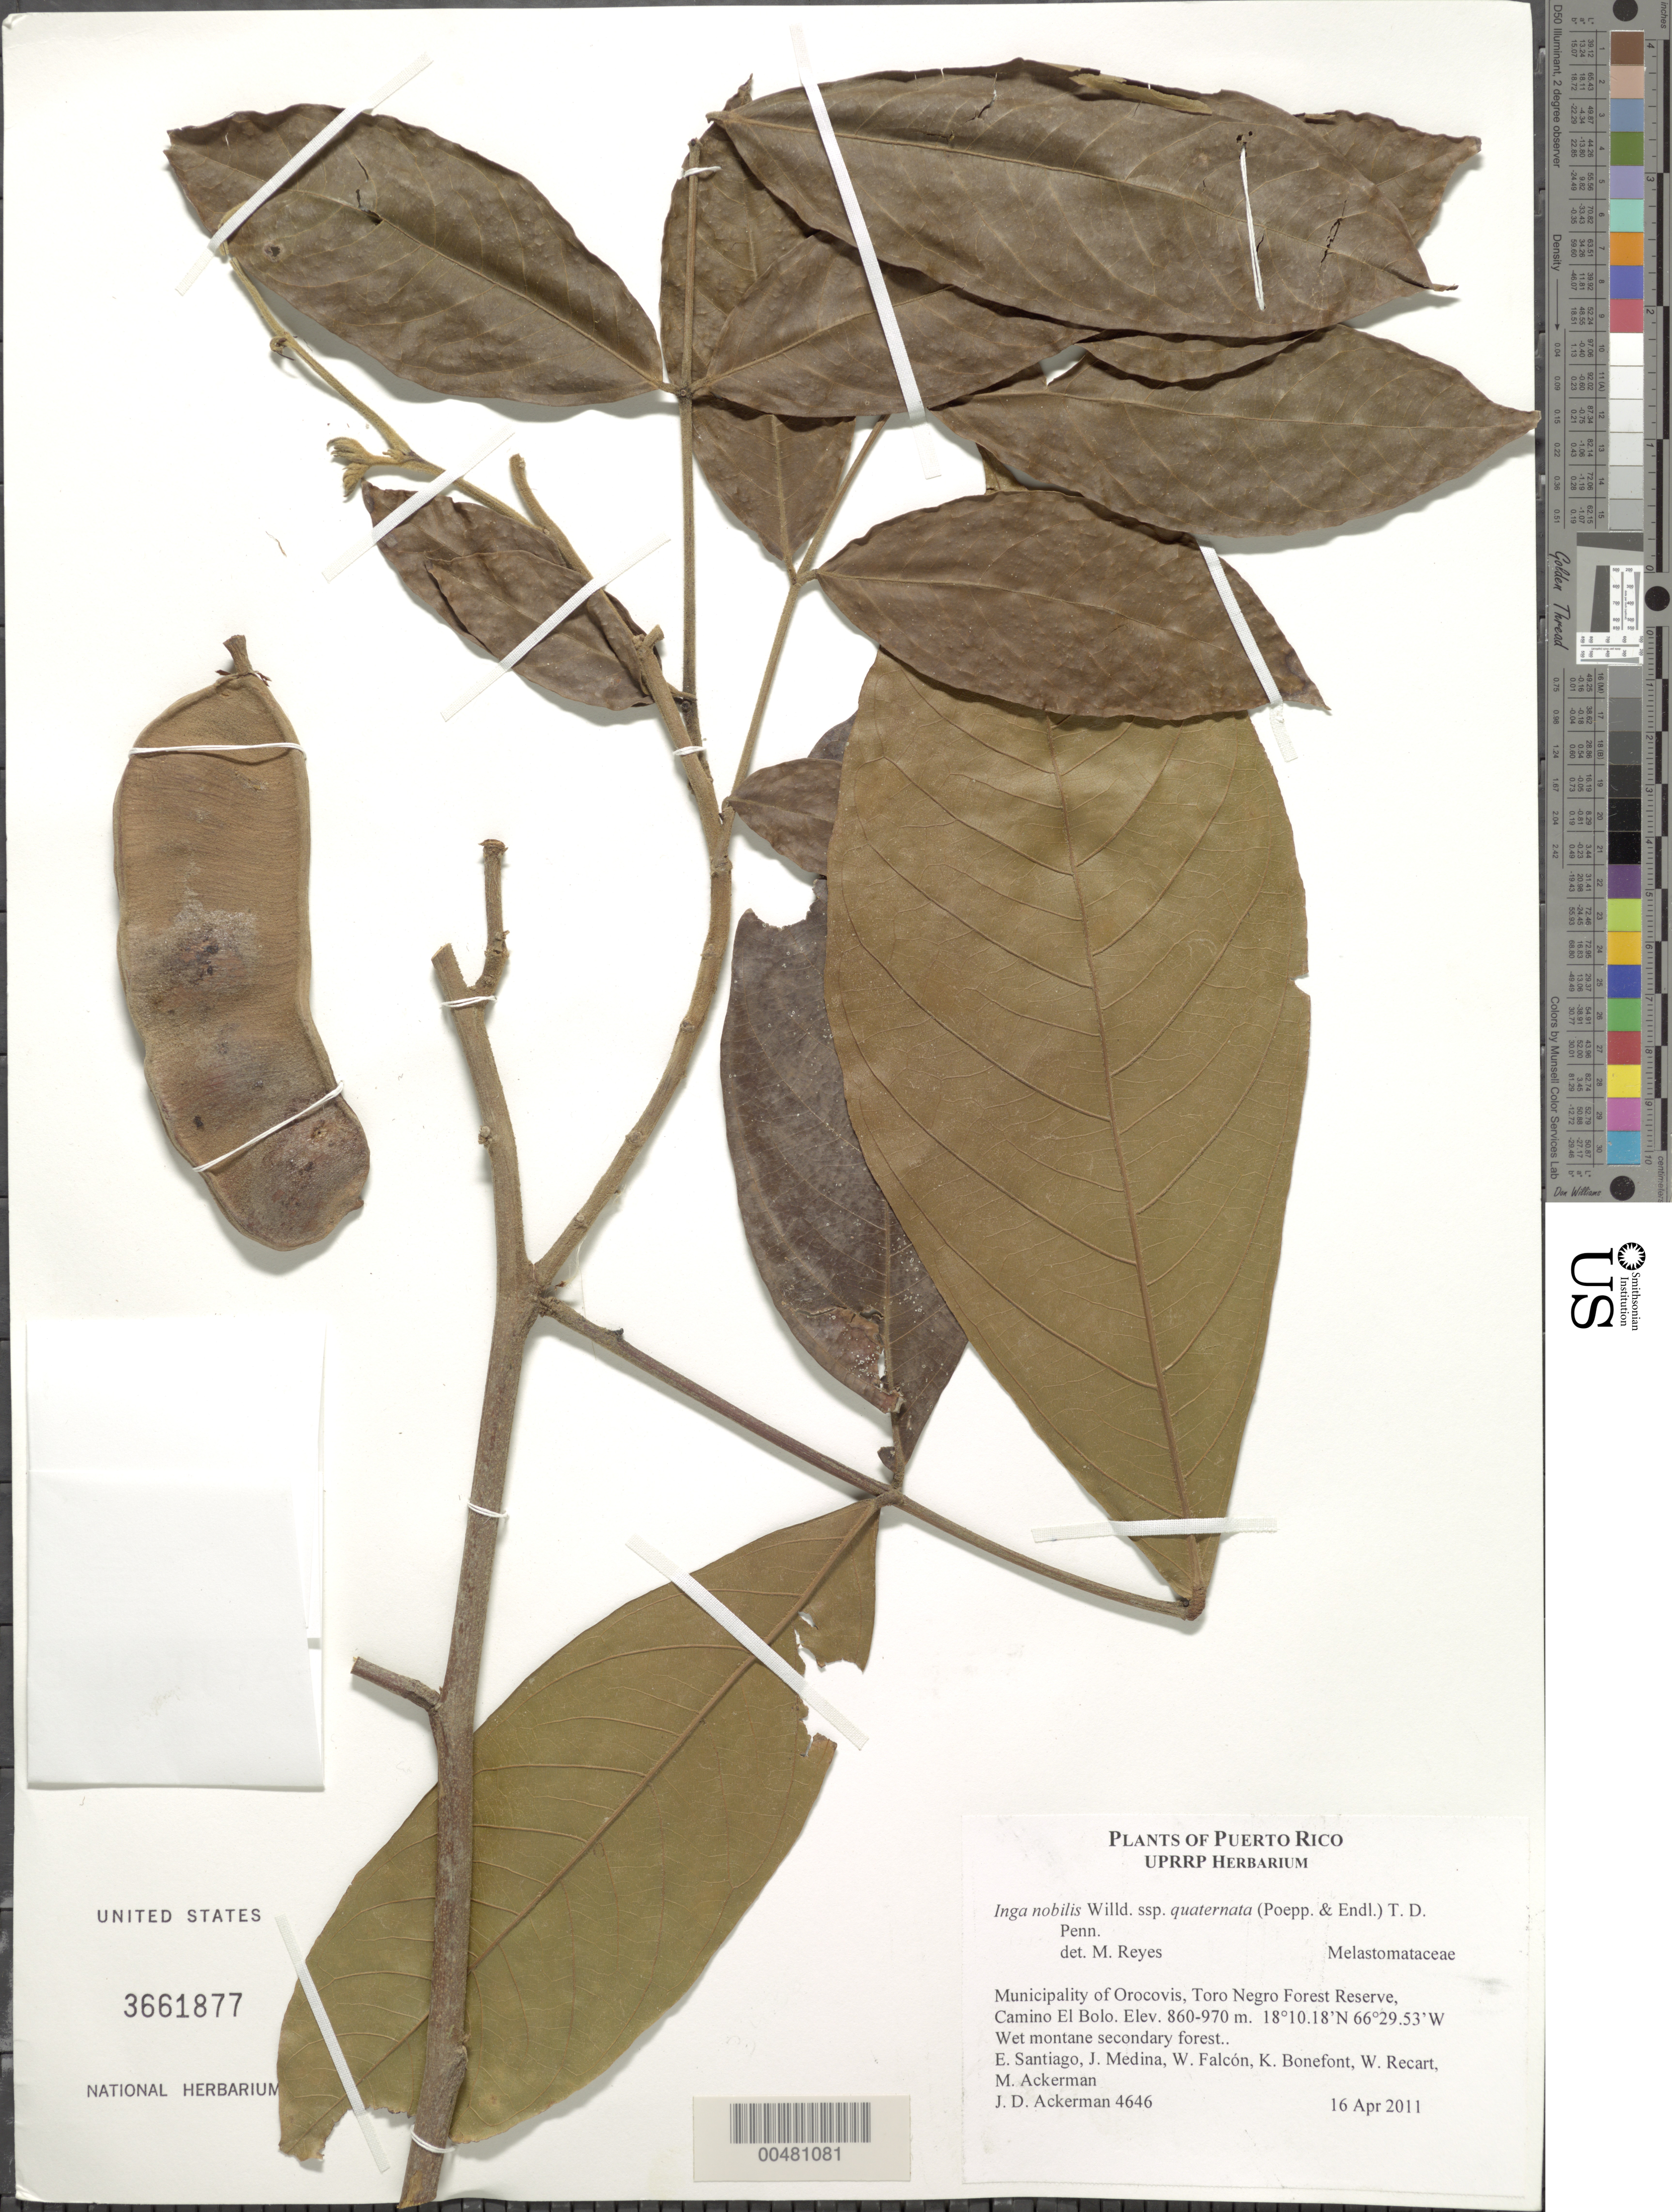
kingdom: Plantae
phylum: Tracheophyta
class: Magnoliopsida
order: Fabales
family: Fabaceae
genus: Inga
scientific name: Inga nobilis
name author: Willd.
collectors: J. D. Ackerman, E. Santiago, J. Medina, W. Falcón, K. Bonefont, W. Recart & M. Ackerman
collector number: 4646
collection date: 2011-04-16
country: Puerto Rico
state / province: Orocovis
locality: Mun. Orocovis. Toro Negro Forest Reserve, Camino El Bolo.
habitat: Wet montane secondary forest.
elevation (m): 860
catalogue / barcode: US 3661877